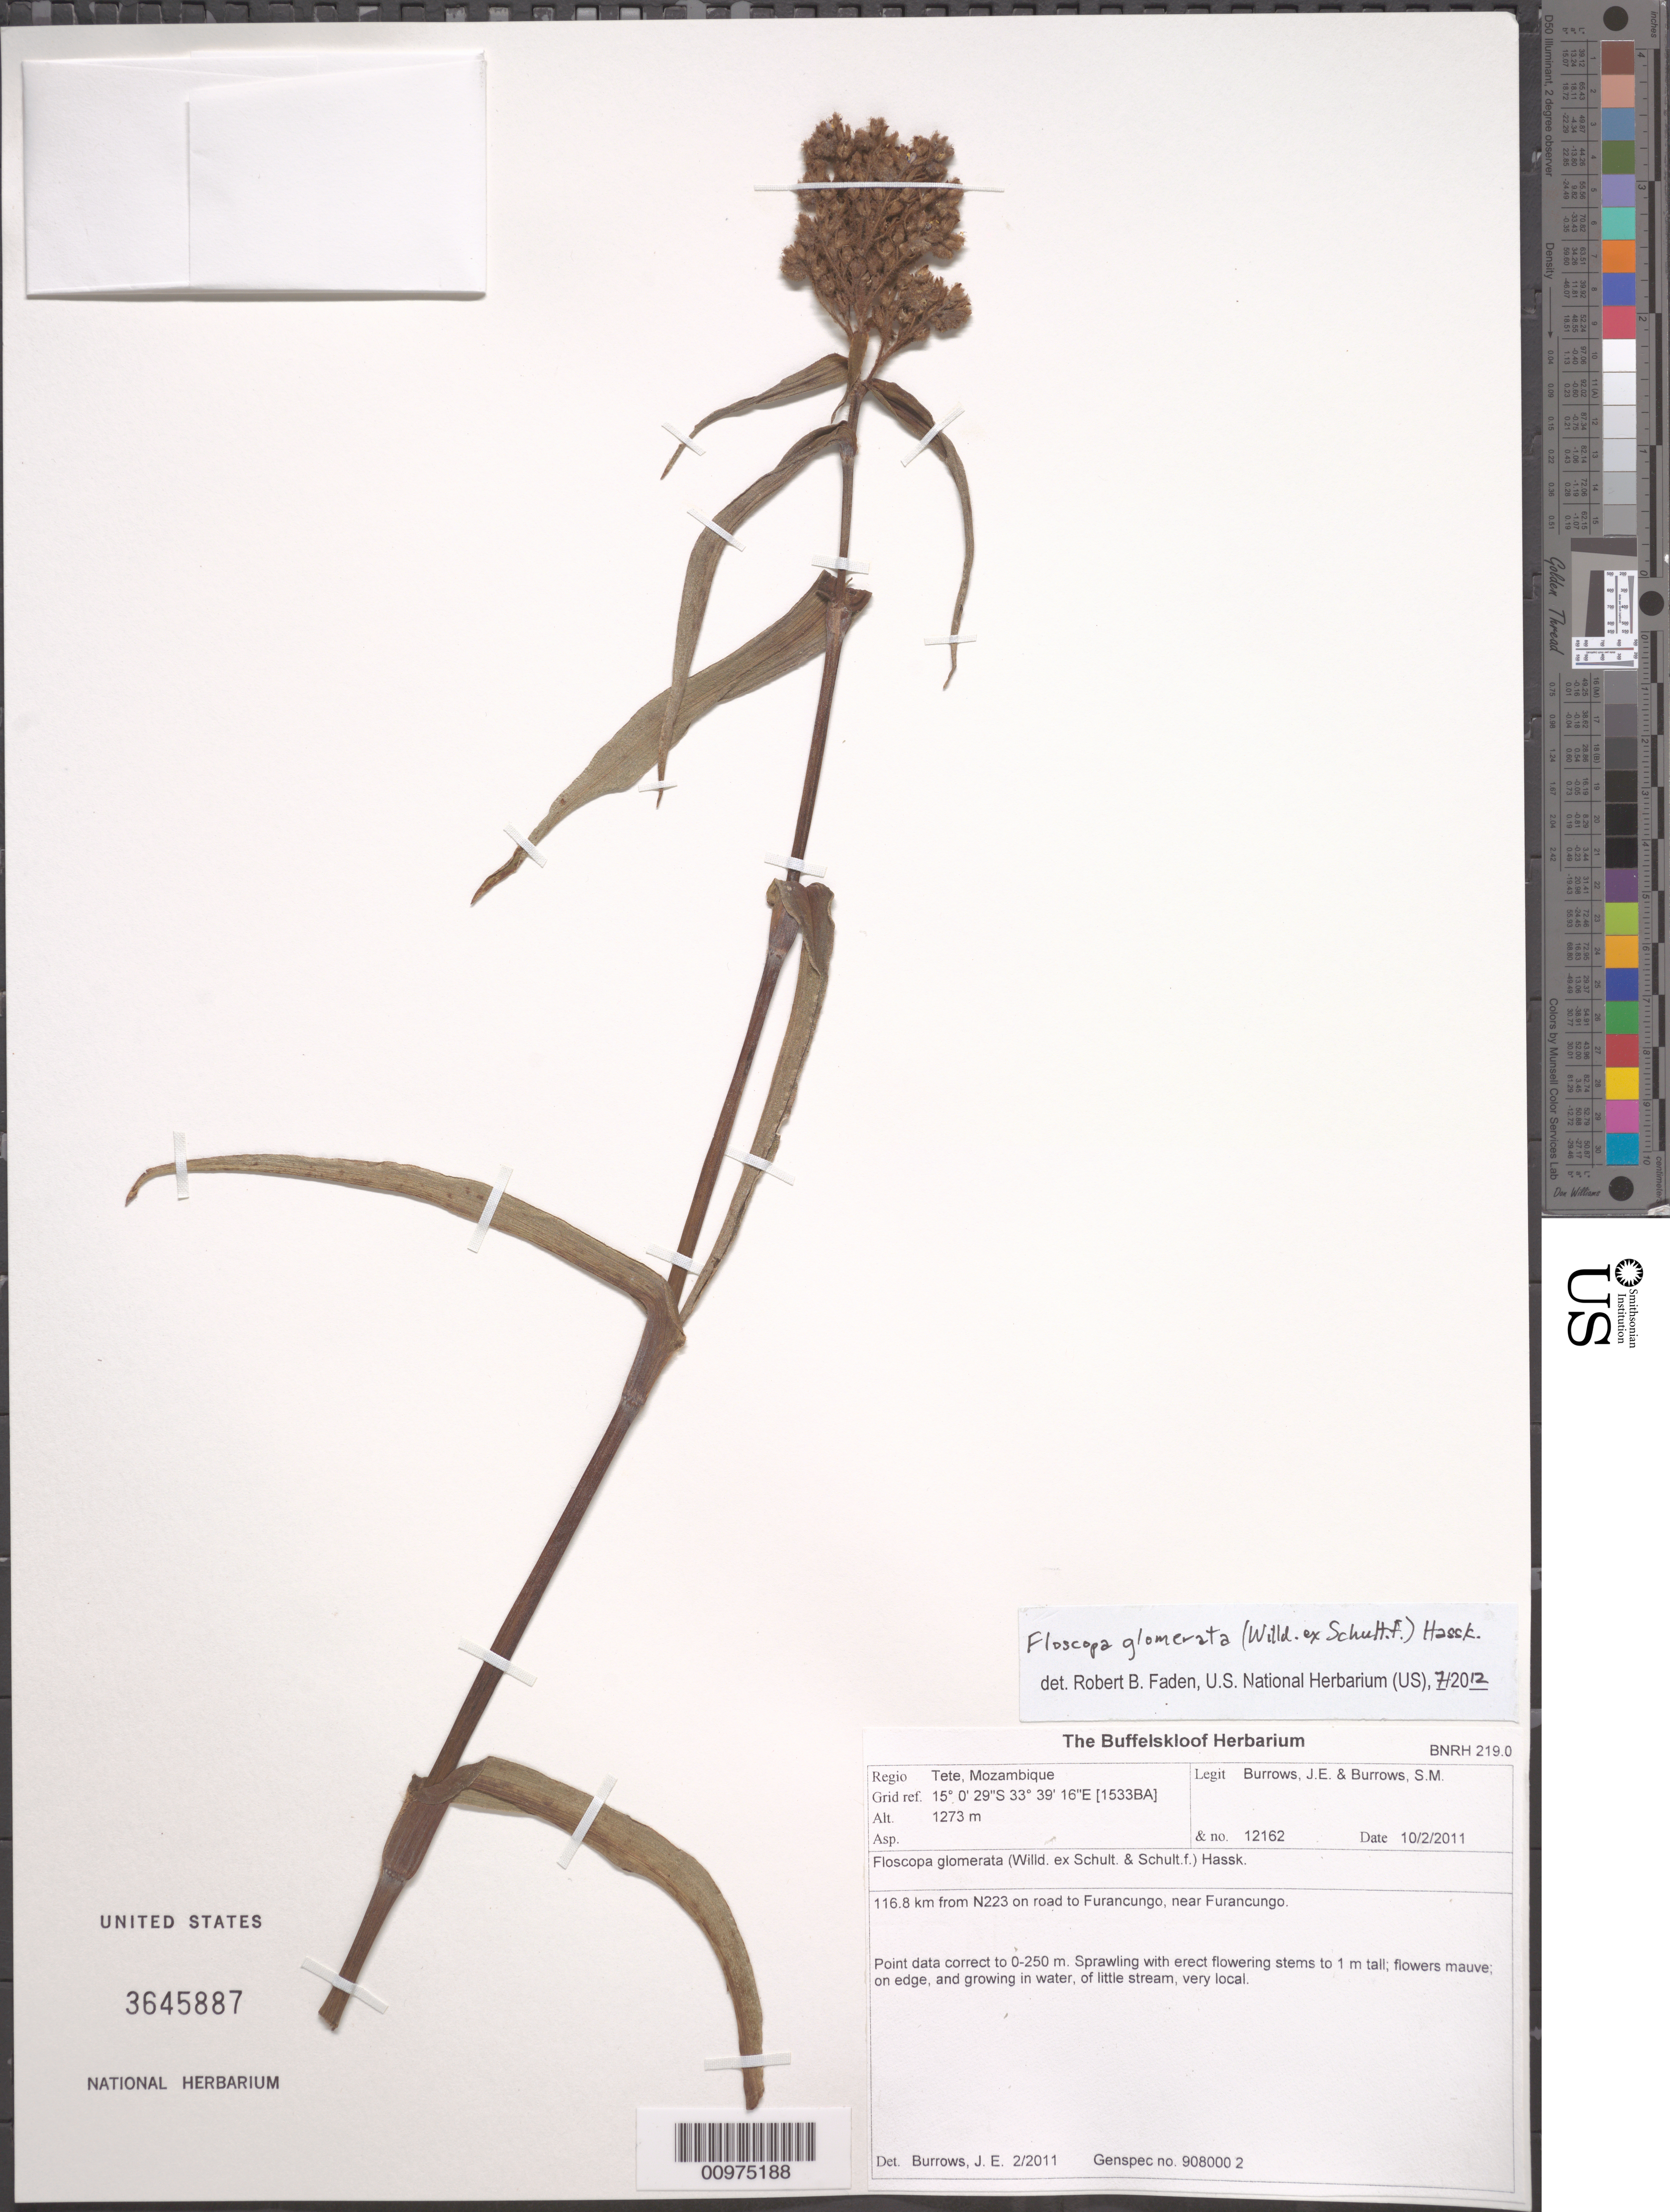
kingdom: Plantae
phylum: Tracheophyta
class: Liliopsida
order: Commelinales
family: Commelinaceae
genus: Floscopa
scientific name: Floscopa glomerata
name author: (Willd. ex Schult. & Schult. f.) Hassk.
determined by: Faden, Robert B., (US), Smithsonian Institution - National Museum of Natural History (UNITED STATES)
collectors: J. Burrows & S. Burrows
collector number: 12162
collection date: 2011-02-10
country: Mozambique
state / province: Tete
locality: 116.8 km from N223 on road to Furancungo, near Furancungo.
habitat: on edge, and growing in water, of little stream, very local.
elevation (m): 1273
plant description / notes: Genspec no. 908000 2. Point data correct to 0-250 m. [1533BA]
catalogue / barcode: US 3645887